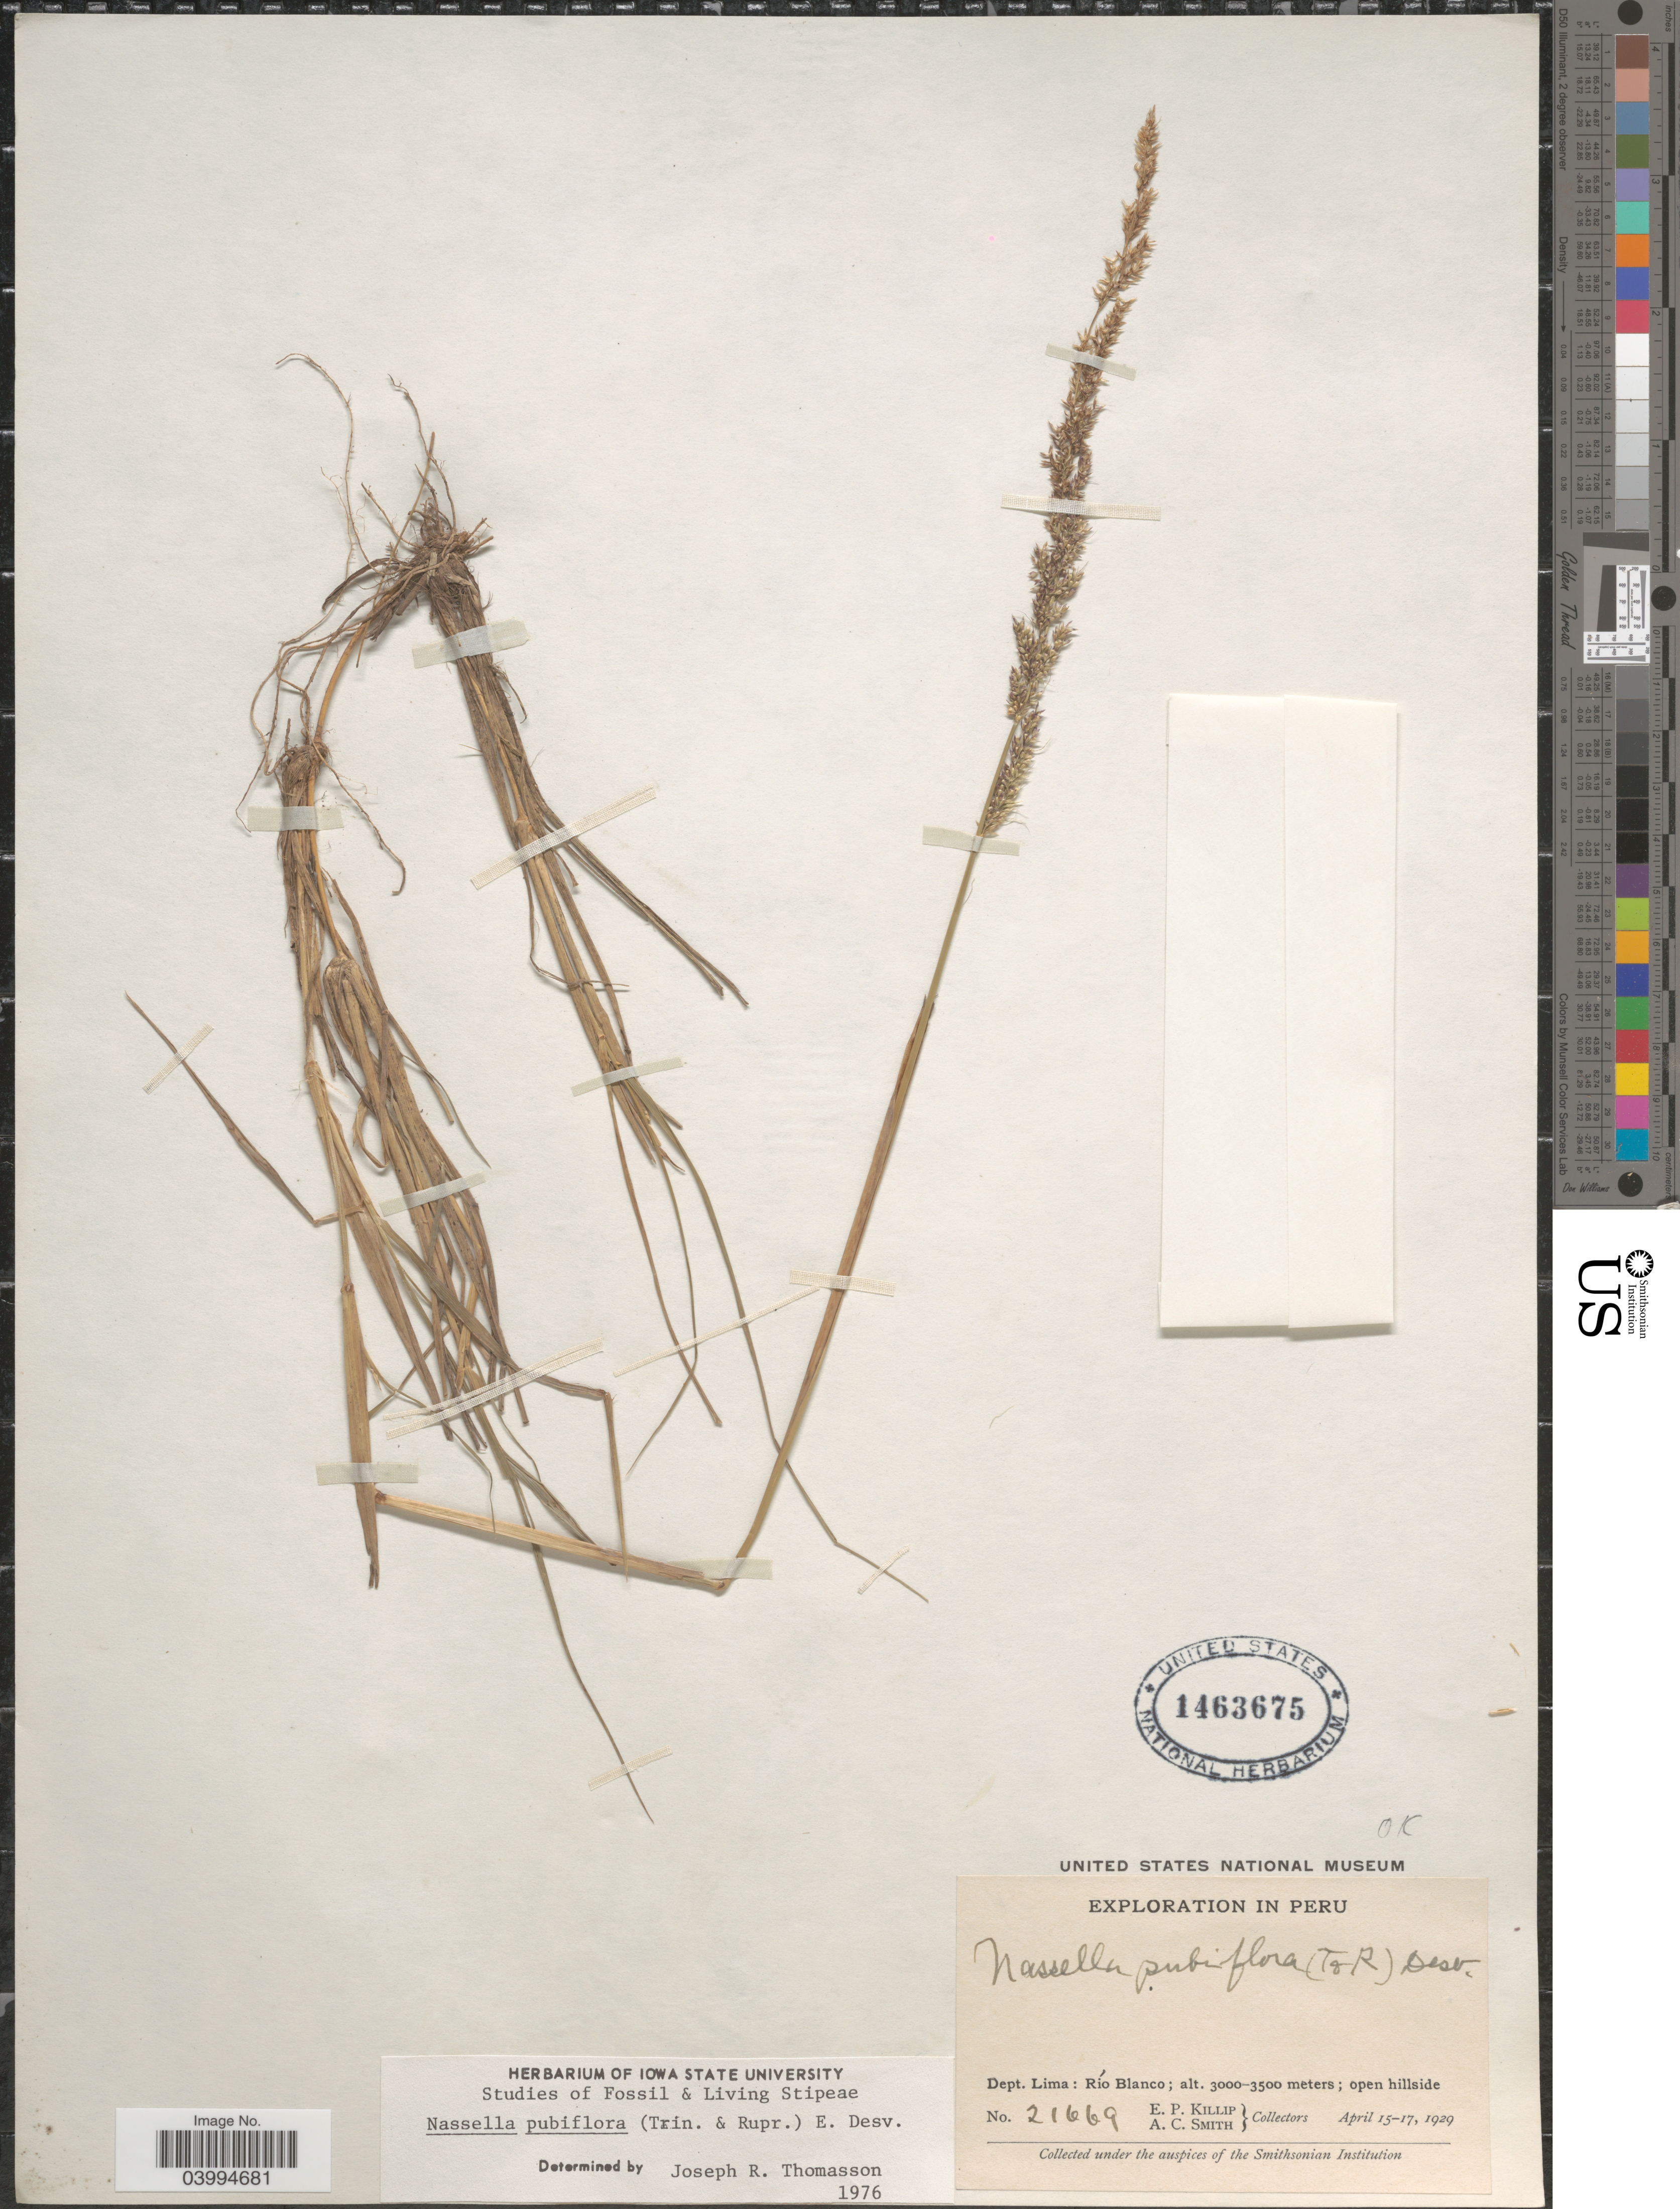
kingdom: Plantae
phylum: Tracheophyta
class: Liliopsida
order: Poales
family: Poaceae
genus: Nassella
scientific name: Nassella pubiflora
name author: (Trin. & Rupr.) É. Desv.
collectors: E. P. Killip & A. C. Smith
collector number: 21669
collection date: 1929-04-15/1929-04-17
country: Peru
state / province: Lima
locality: Dept. Lima: Río Blanco.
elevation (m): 3000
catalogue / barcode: US 1463675